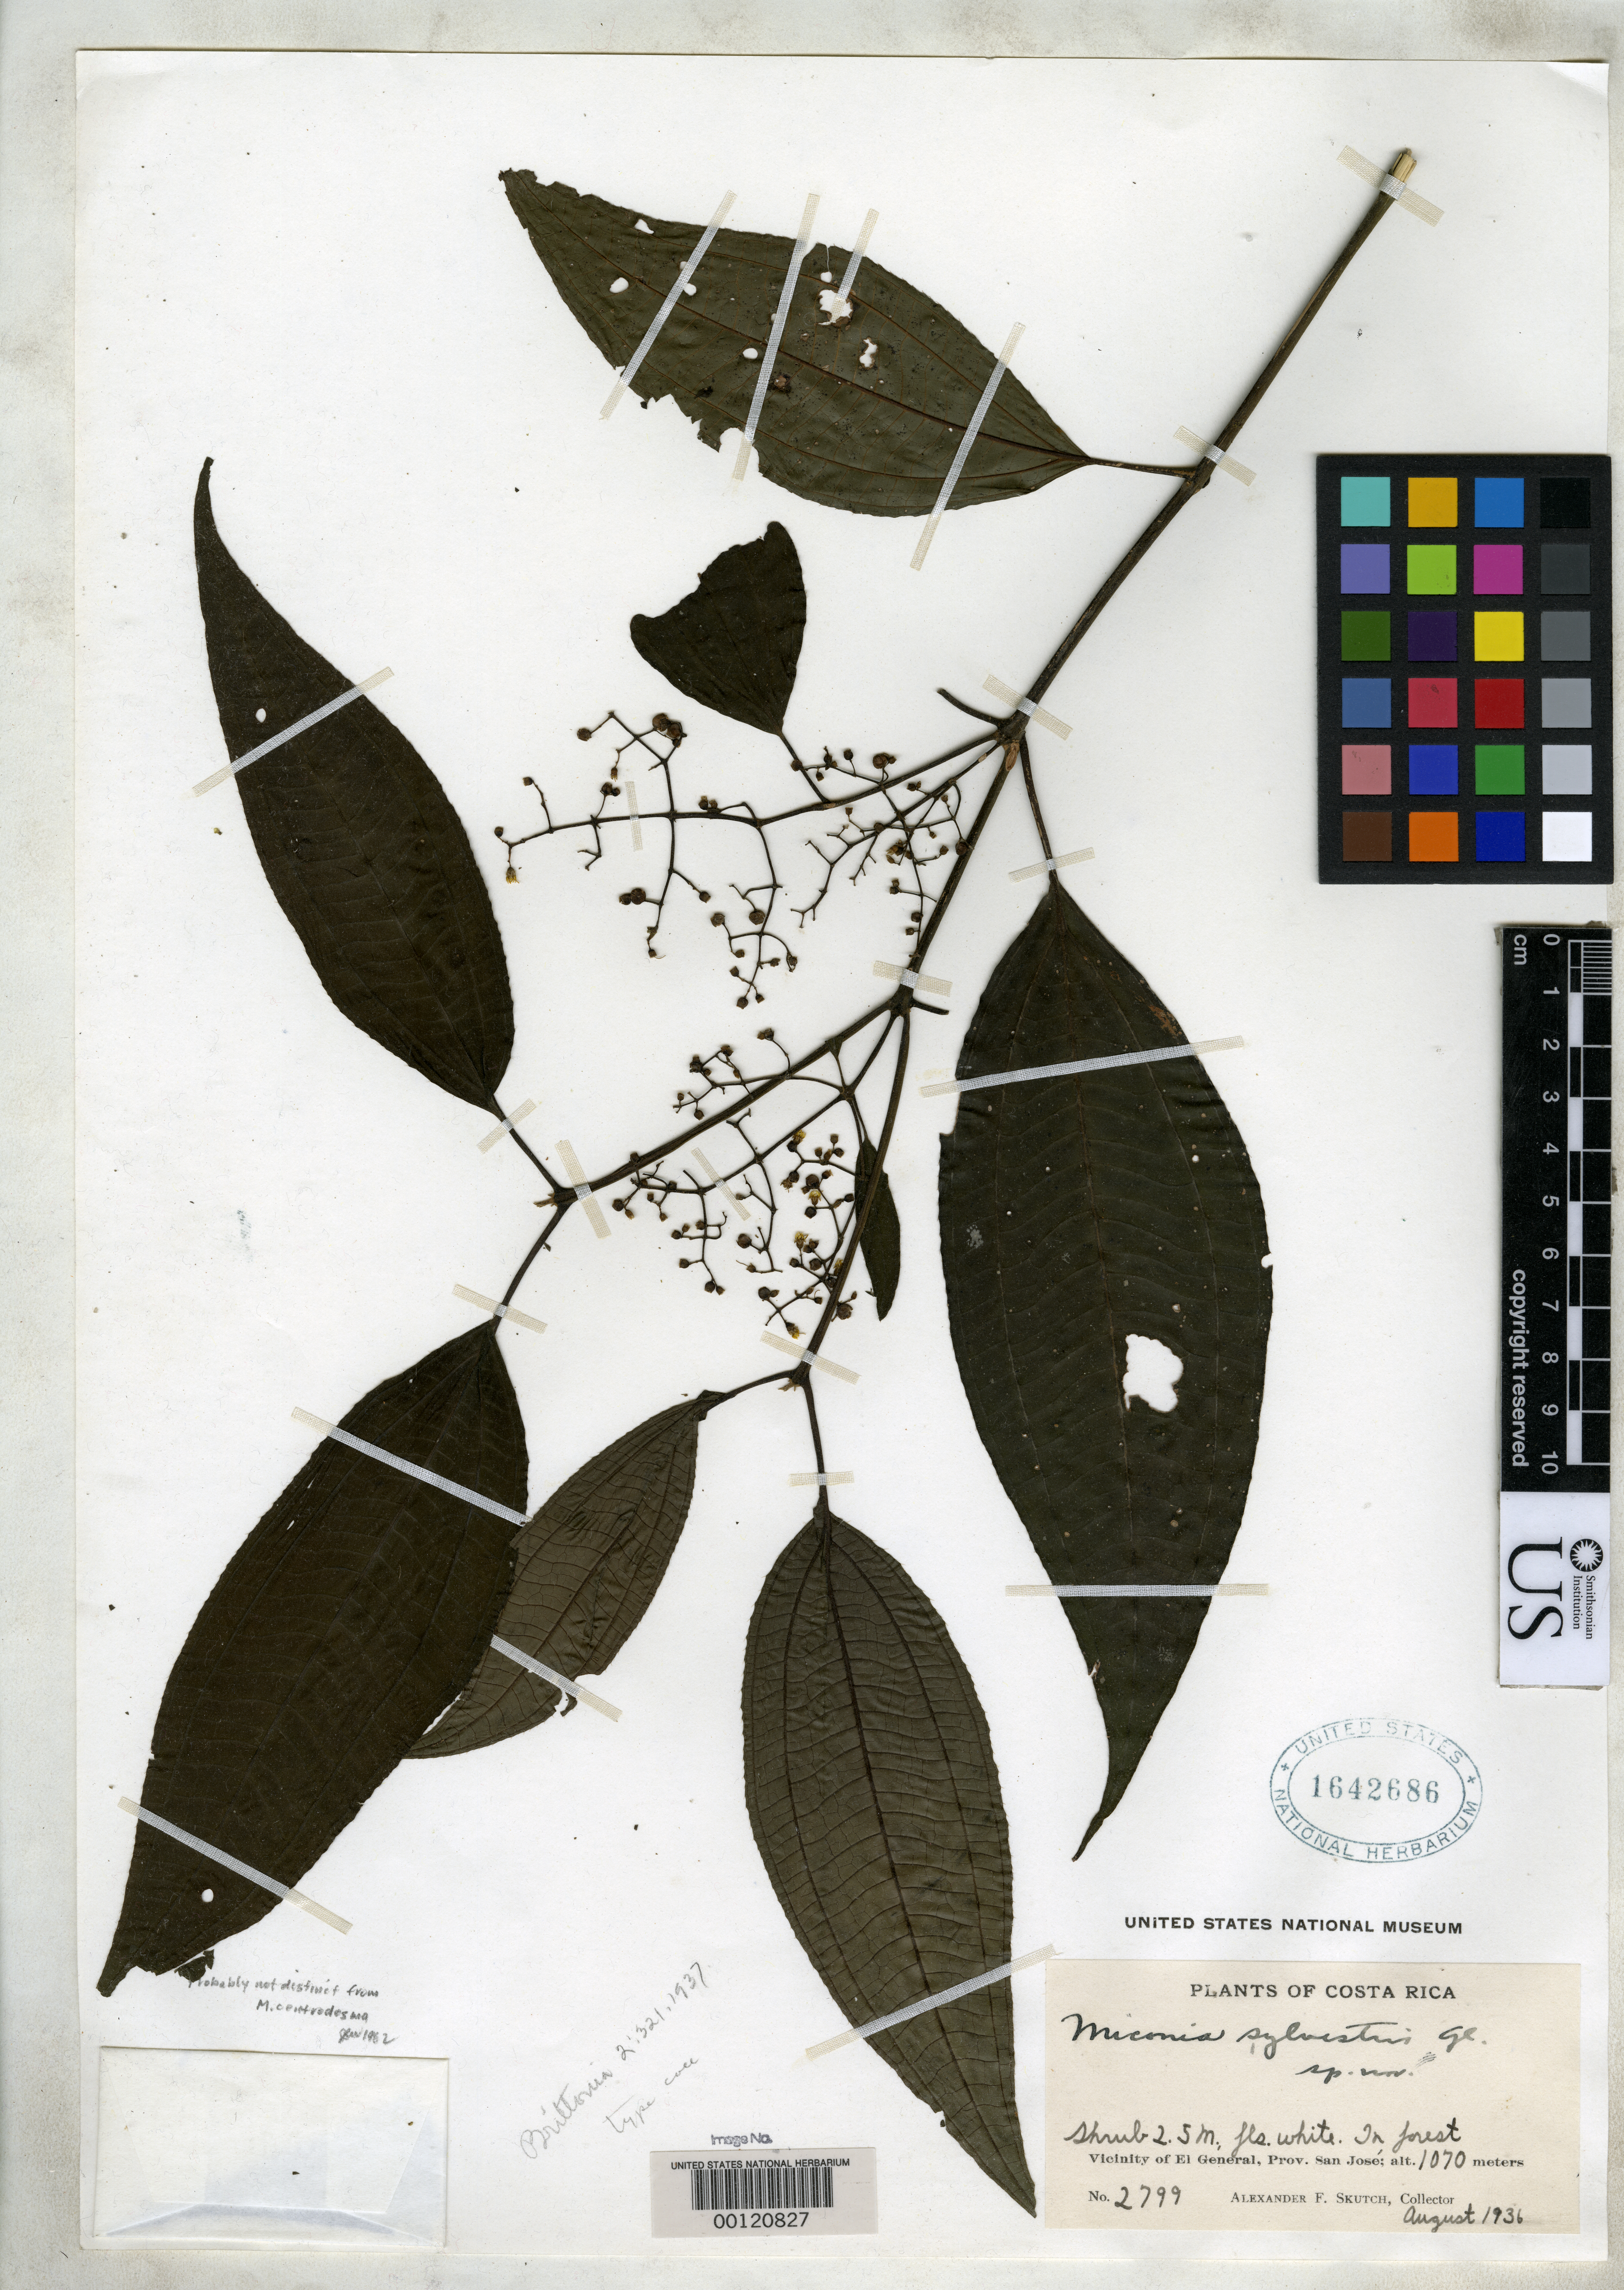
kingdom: Plantae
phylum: Tracheophyta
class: Magnoliopsida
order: Myrtales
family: Melastomataceae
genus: Miconia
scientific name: Miconia sylvestris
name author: Gleason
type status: Isotype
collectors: A. F. Skutch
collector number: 2799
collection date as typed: Aug 1936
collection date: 1936-08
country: Costa Rica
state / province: San José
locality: Vicinity of El General.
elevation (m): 1070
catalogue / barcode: US 1642686